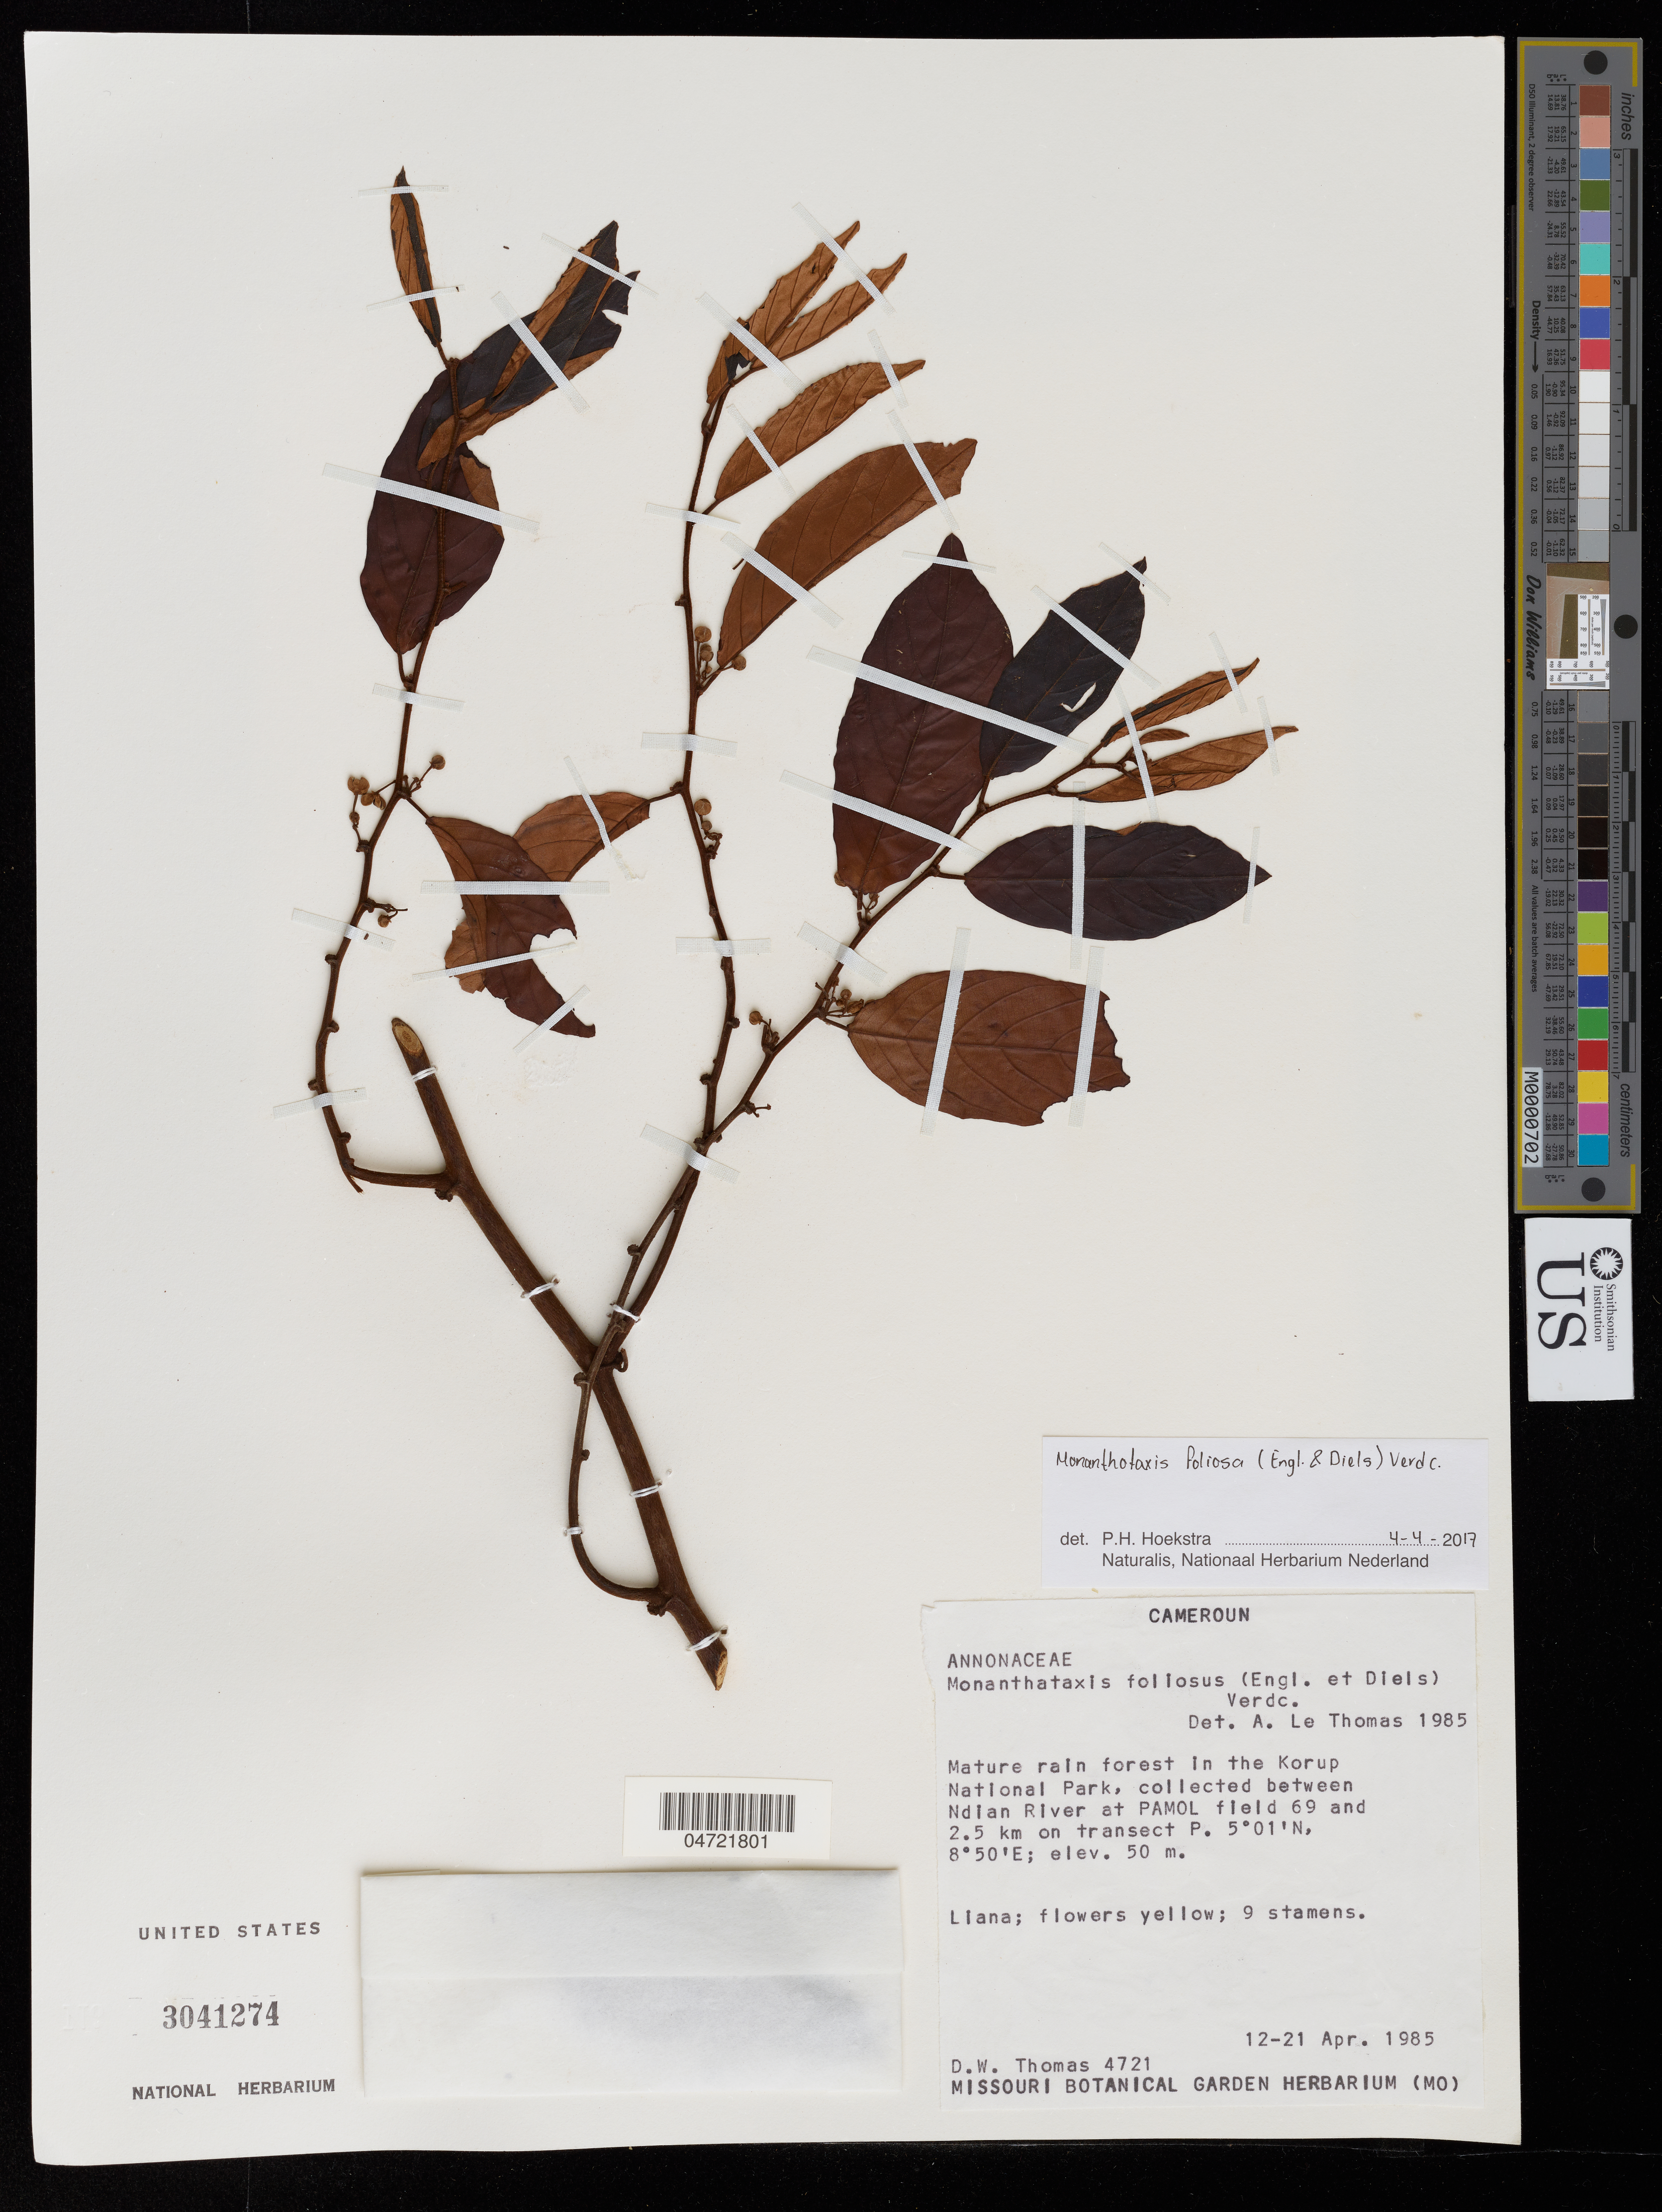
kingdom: Plantae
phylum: Tracheophyta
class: Magnoliopsida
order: Magnoliales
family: Annonaceae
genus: Monanthotaxis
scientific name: Monanthotaxis poliosa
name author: (Engl. & Diels) Verdc.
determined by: Hoekstra, P. H.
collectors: D. W. Thomas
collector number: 4721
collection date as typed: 12-21 Apr 1985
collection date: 1985-04-12/1985-04-21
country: Cameroon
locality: Korup National Park.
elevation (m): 50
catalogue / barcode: US 3041274